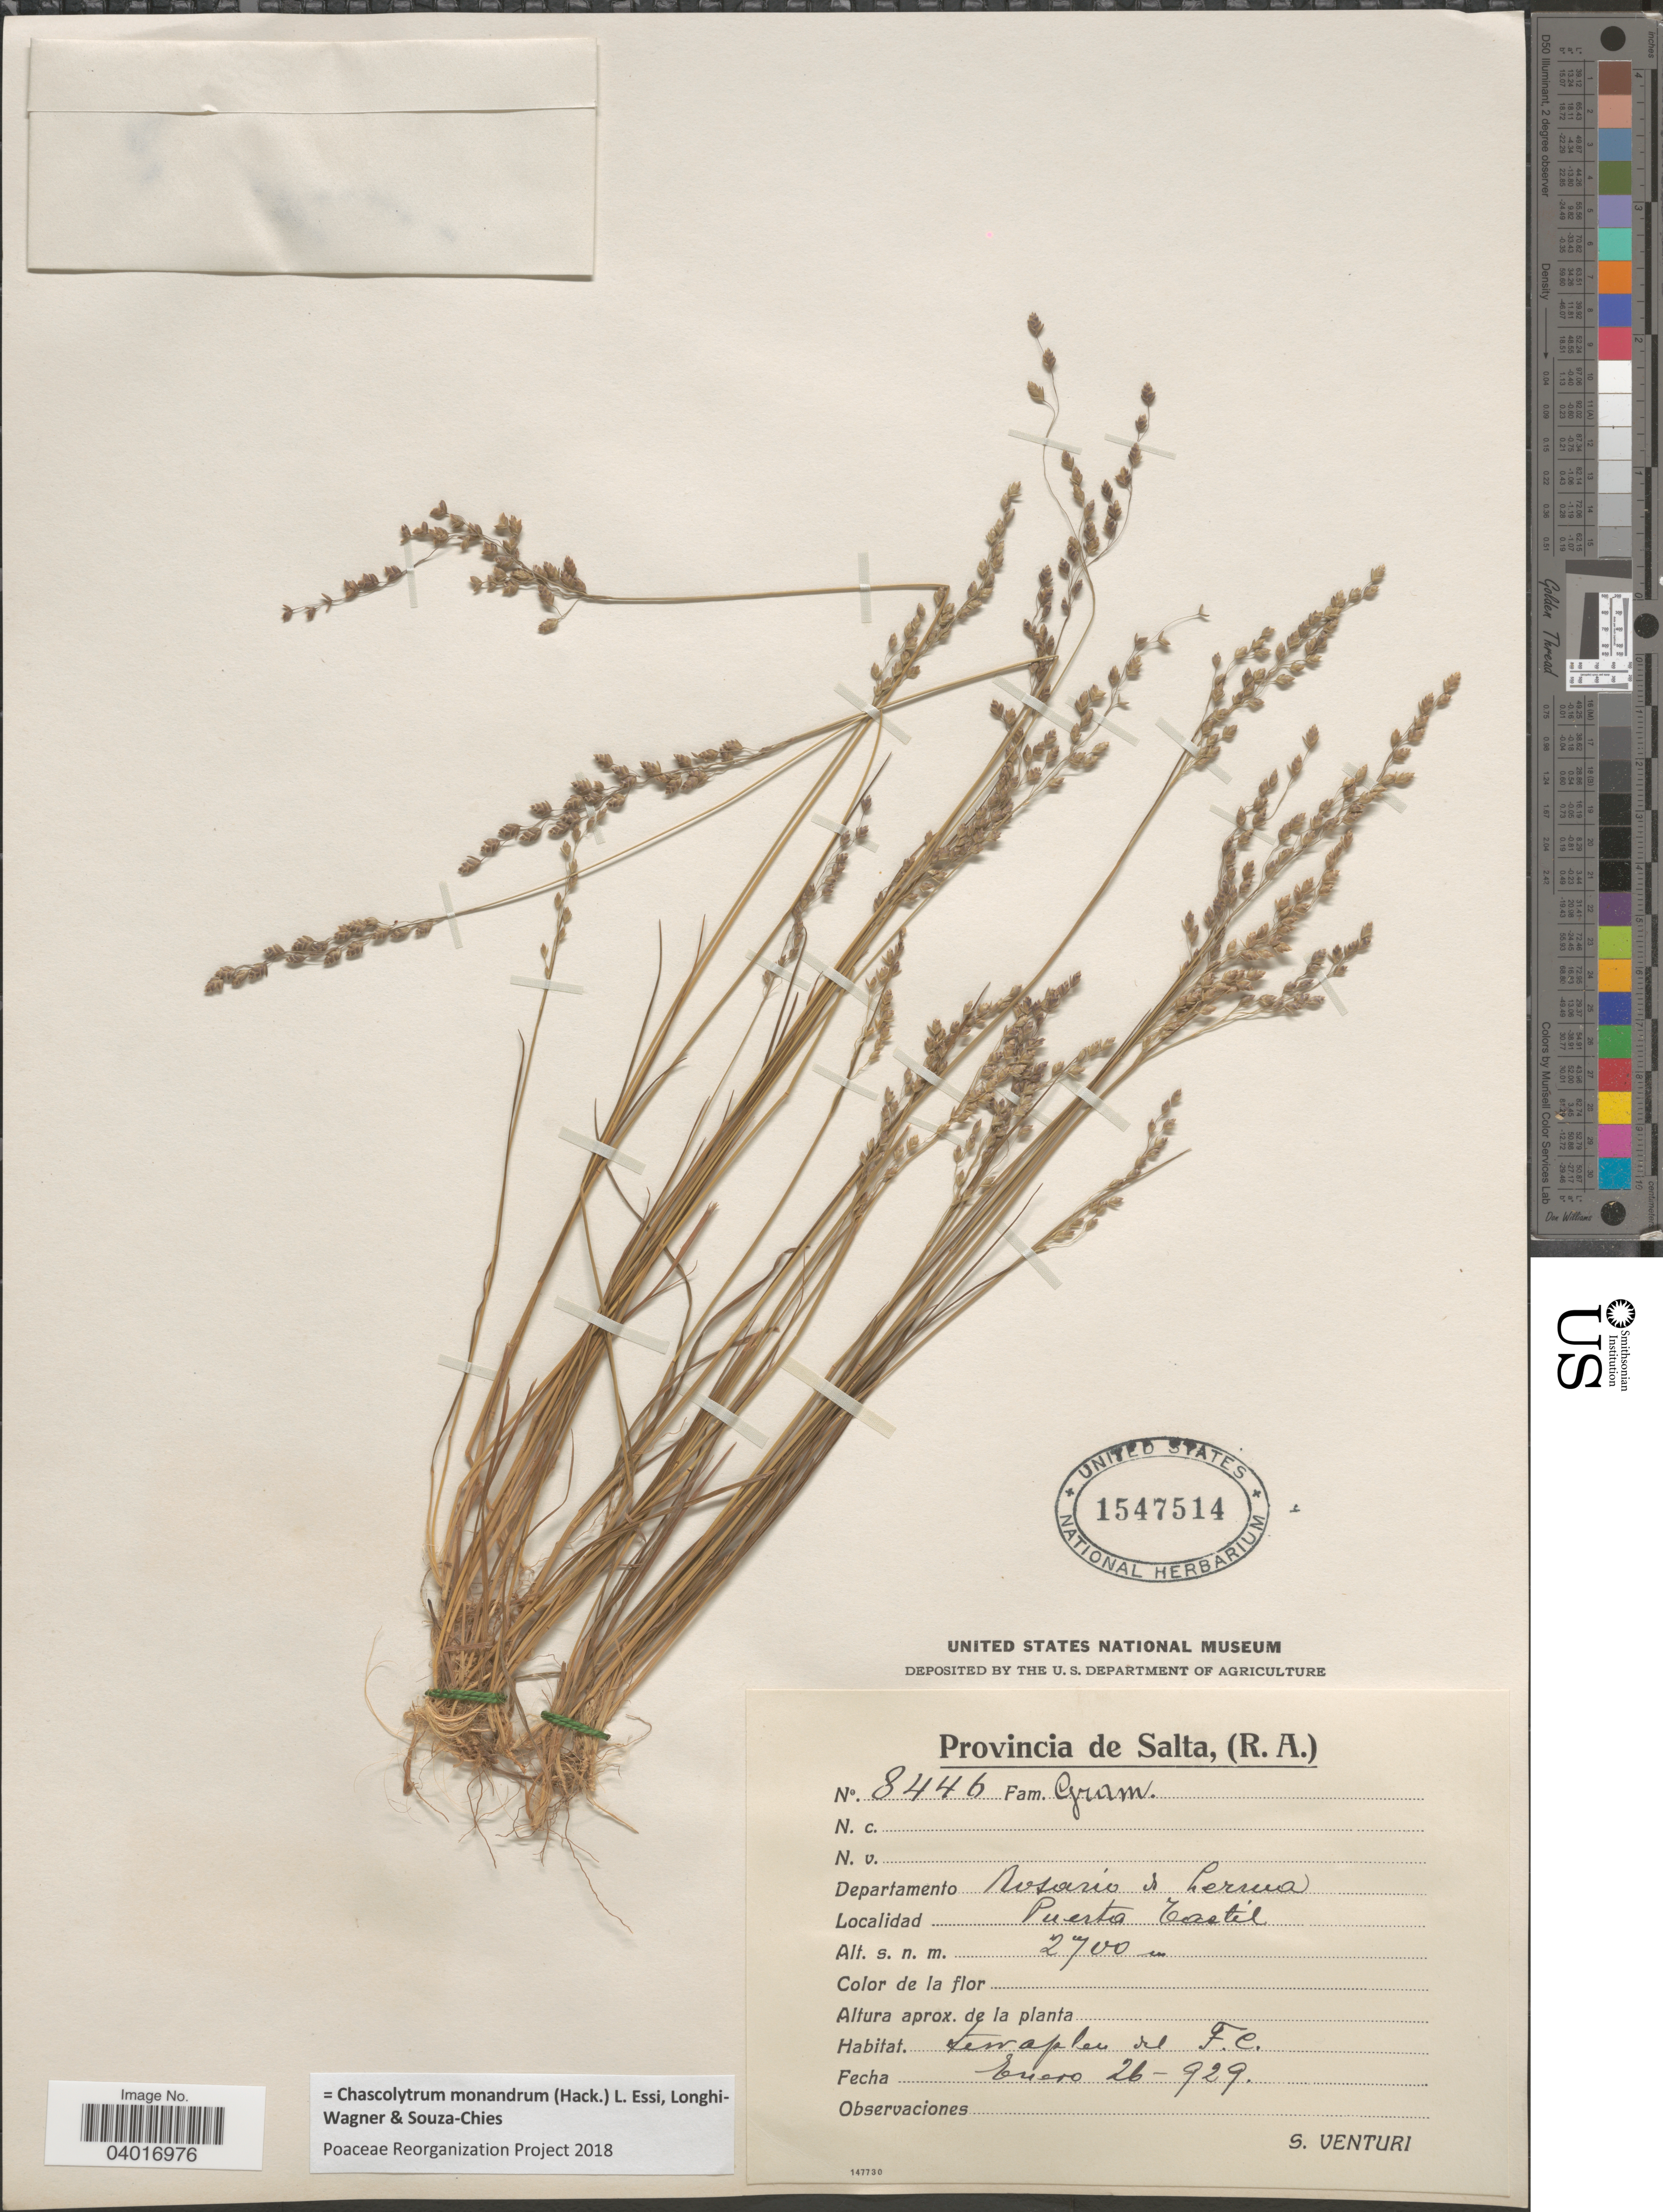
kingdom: Plantae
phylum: Tracheophyta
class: Liliopsida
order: Poales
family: Poaceae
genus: Chascolytrum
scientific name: Chascolytrum monandrum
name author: (Hack.) L. Essi et al.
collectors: S. Venturi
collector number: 8446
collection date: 1929-01-26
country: Argentina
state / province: Salta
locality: Departamento Rosario de Lerma. Puerto Tastil.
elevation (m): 2700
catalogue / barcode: US 1547514